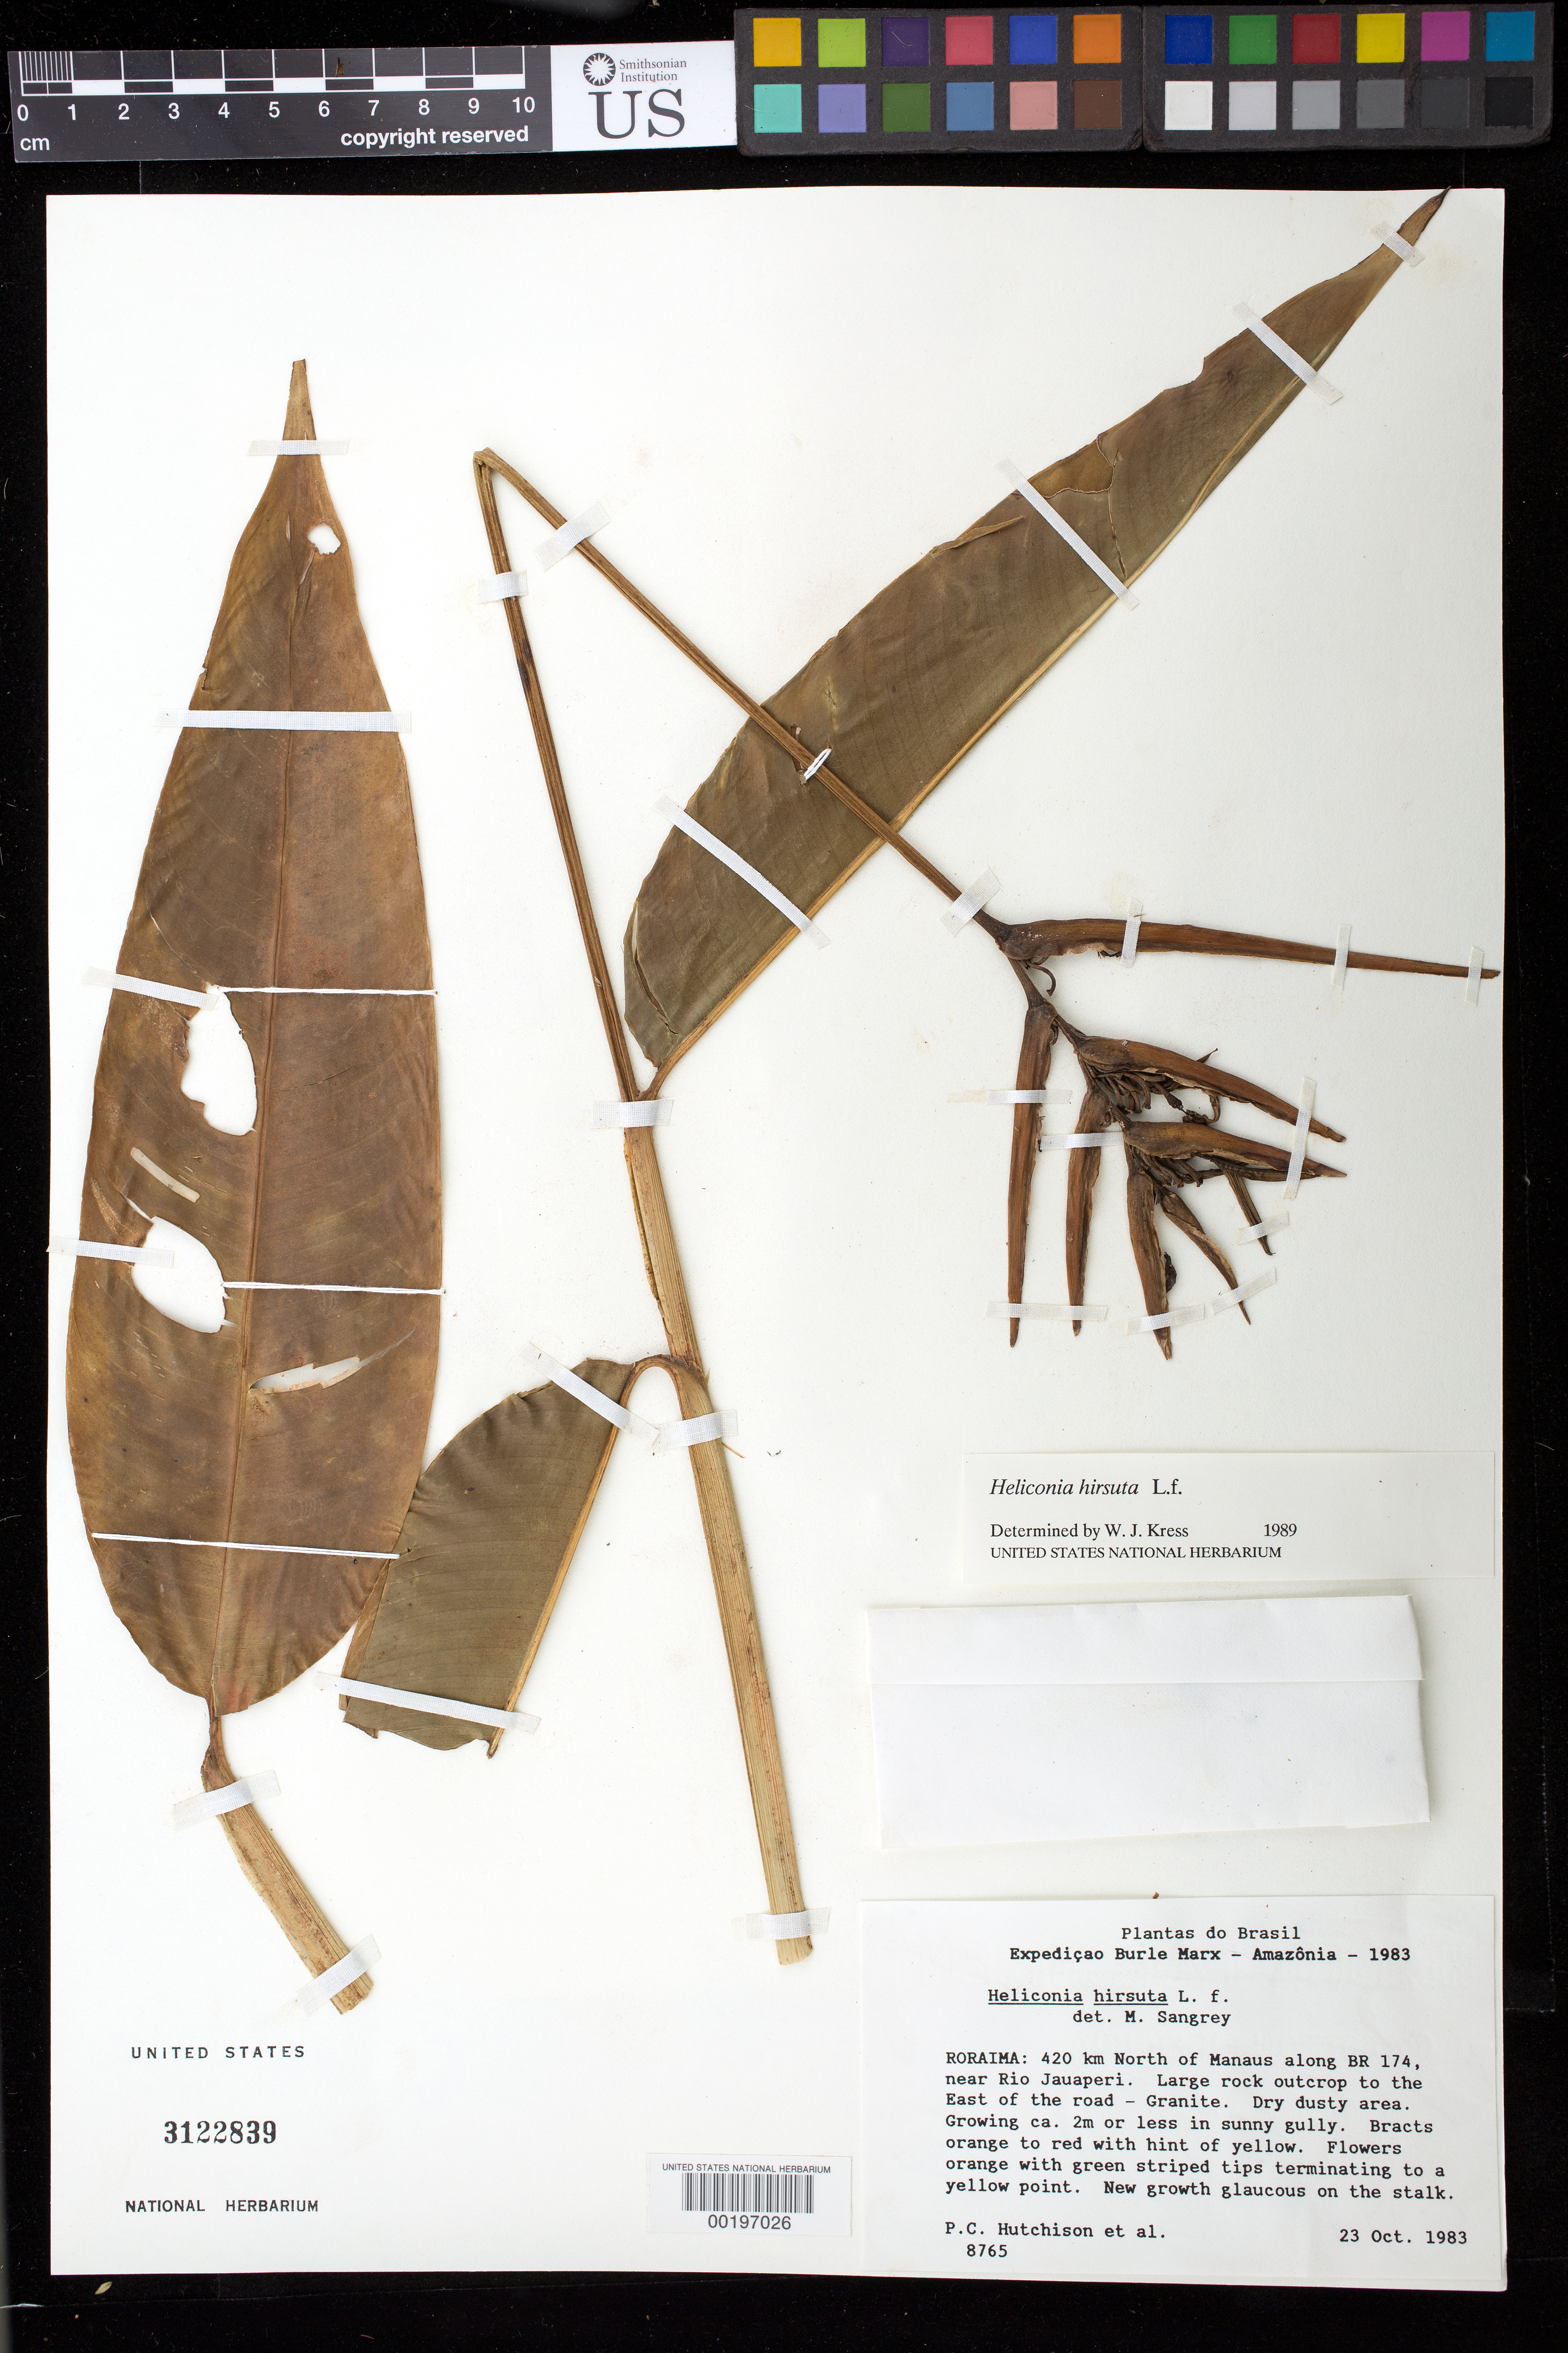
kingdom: Plantae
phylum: Tracheophyta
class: Liliopsida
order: Zingiberales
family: Heliconiaceae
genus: Heliconia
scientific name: Heliconia hirsuta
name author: L. f.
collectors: P. C. Hutchison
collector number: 8765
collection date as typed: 23 Oct 1983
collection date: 1983-10-23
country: Brazil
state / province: Roraima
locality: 420 km N of Manaus along br 174, near Rio Jauaperi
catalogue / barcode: US 3122839